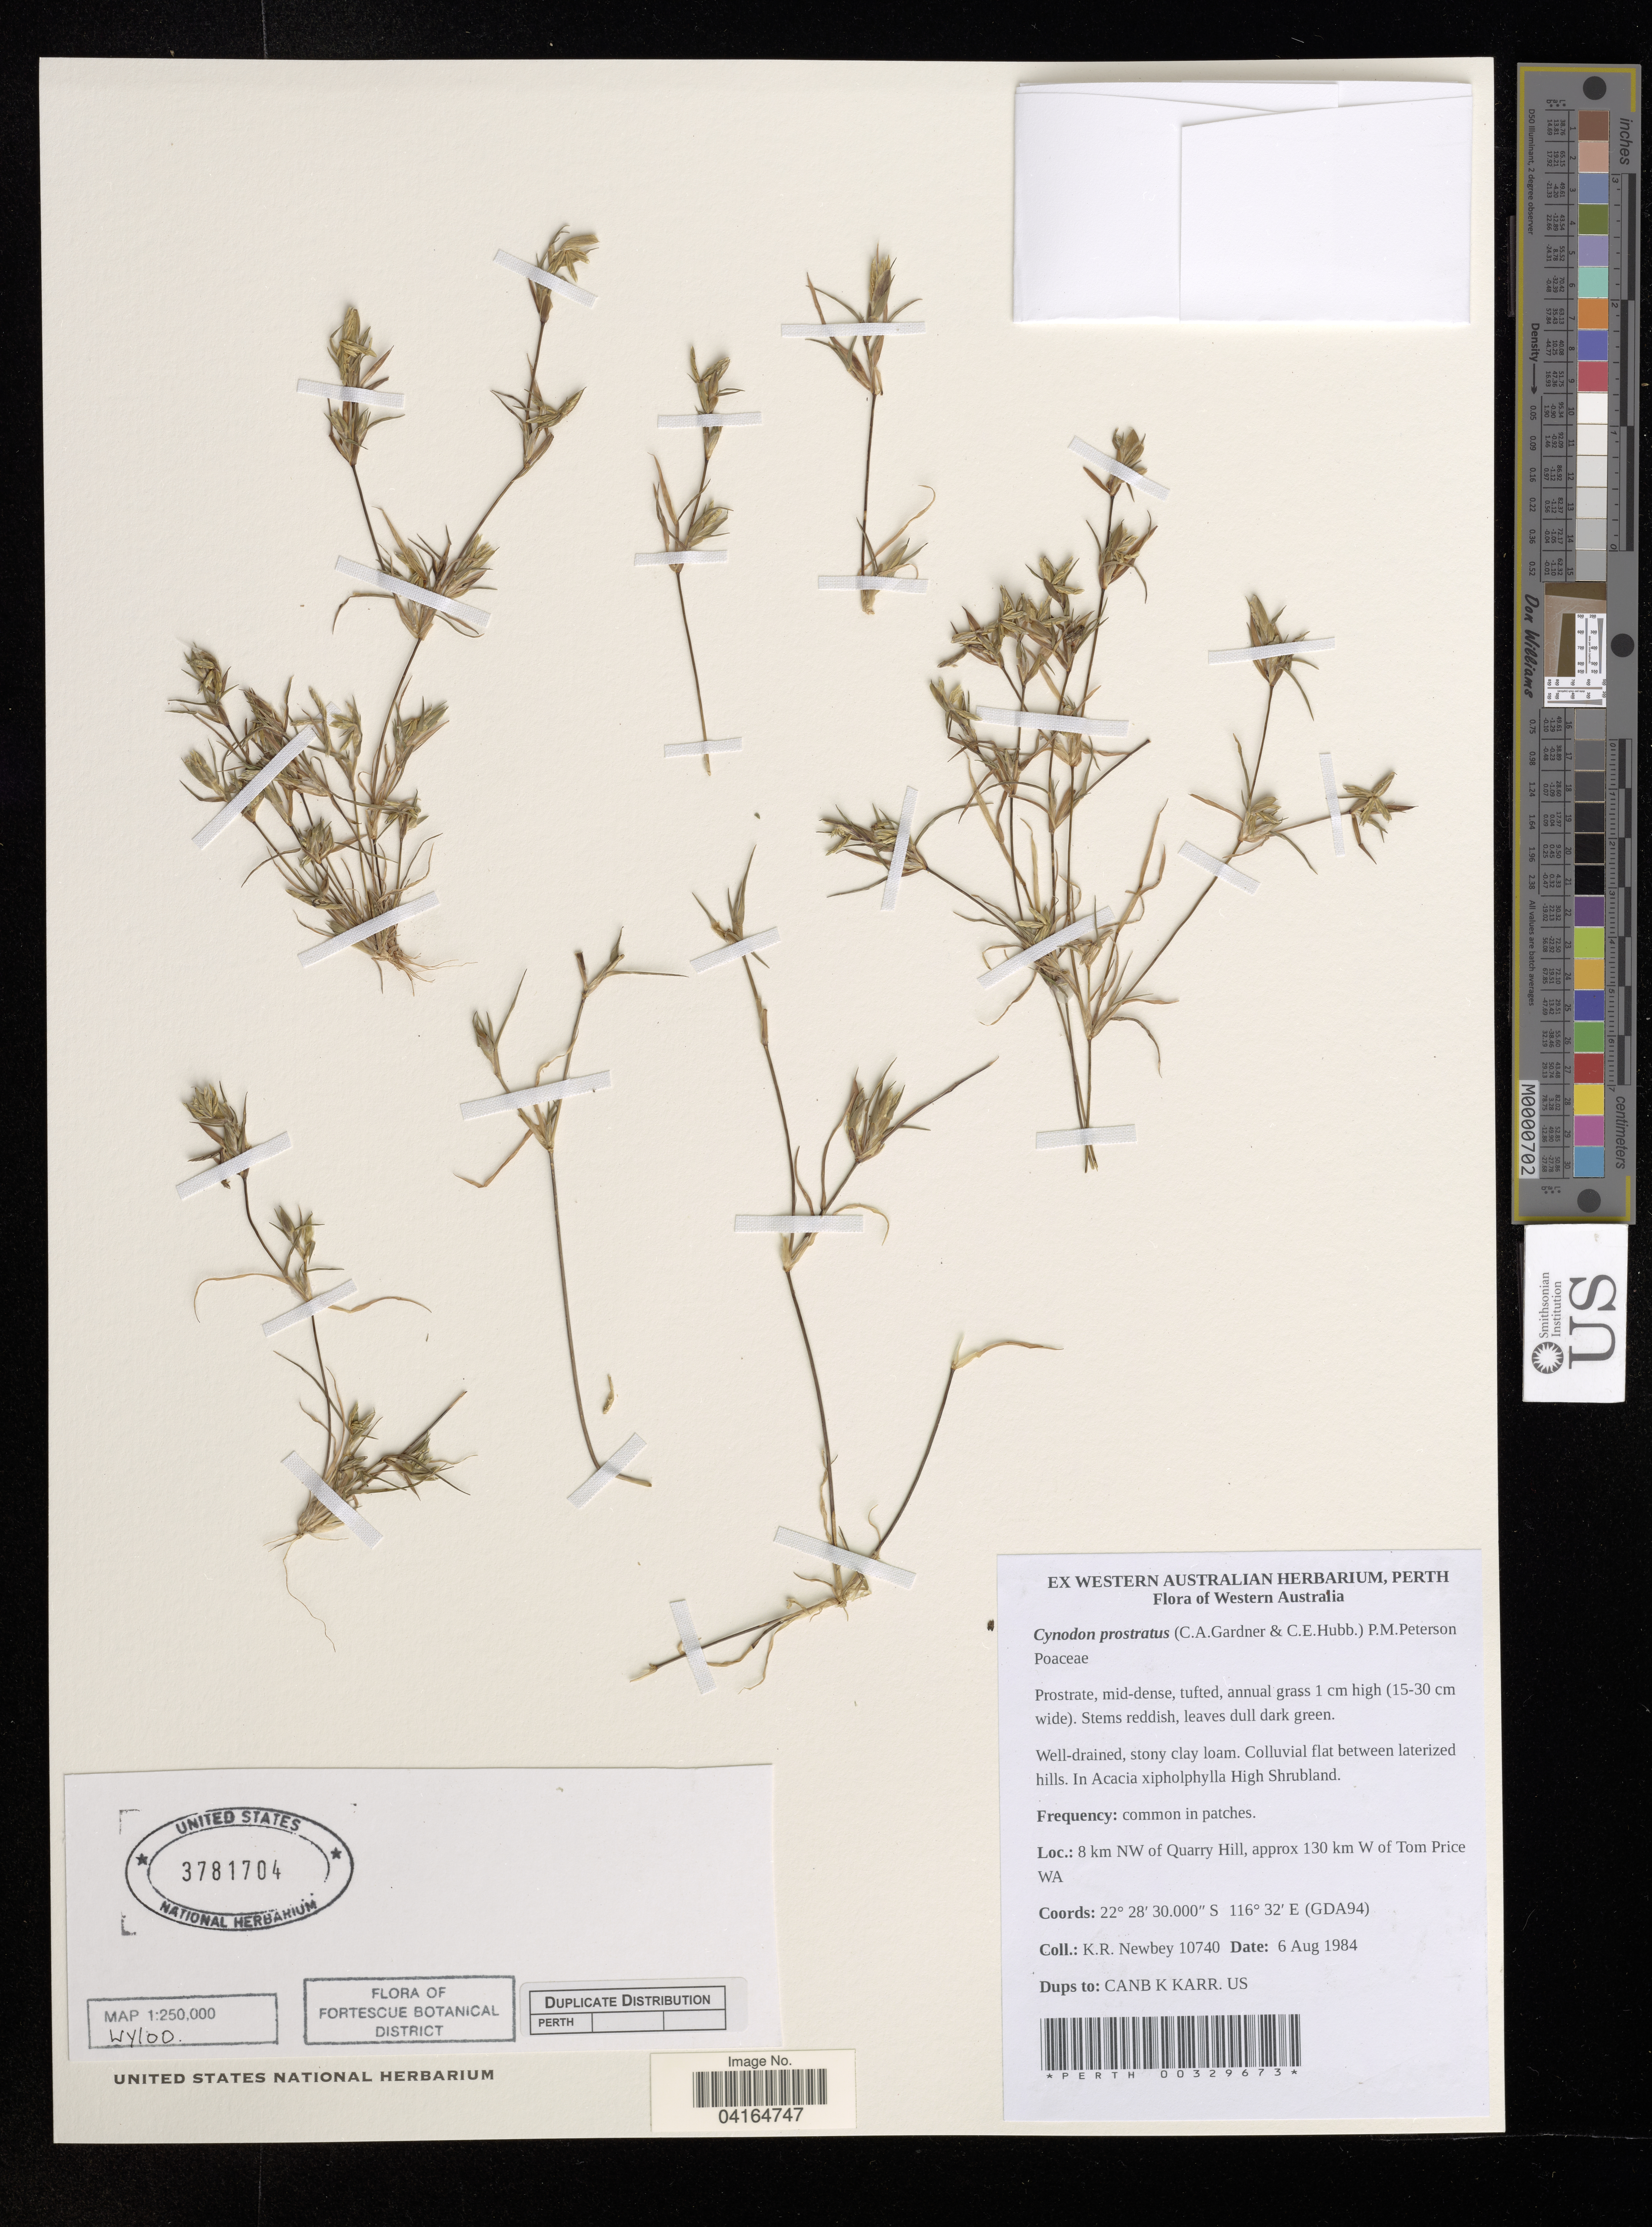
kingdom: Plantae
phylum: Tracheophyta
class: Liliopsida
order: Poales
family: Poaceae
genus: Cynodon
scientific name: Cynodon prostratus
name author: (C.A. Gardner & C. E. Hubb.) P.M. Peterson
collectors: K. Newbey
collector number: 10740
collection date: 1984-08-06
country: Australia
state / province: Western Australia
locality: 8 km NW of Quarry Hill, approx 130 km W of Tom Price.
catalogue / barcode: US 3781704